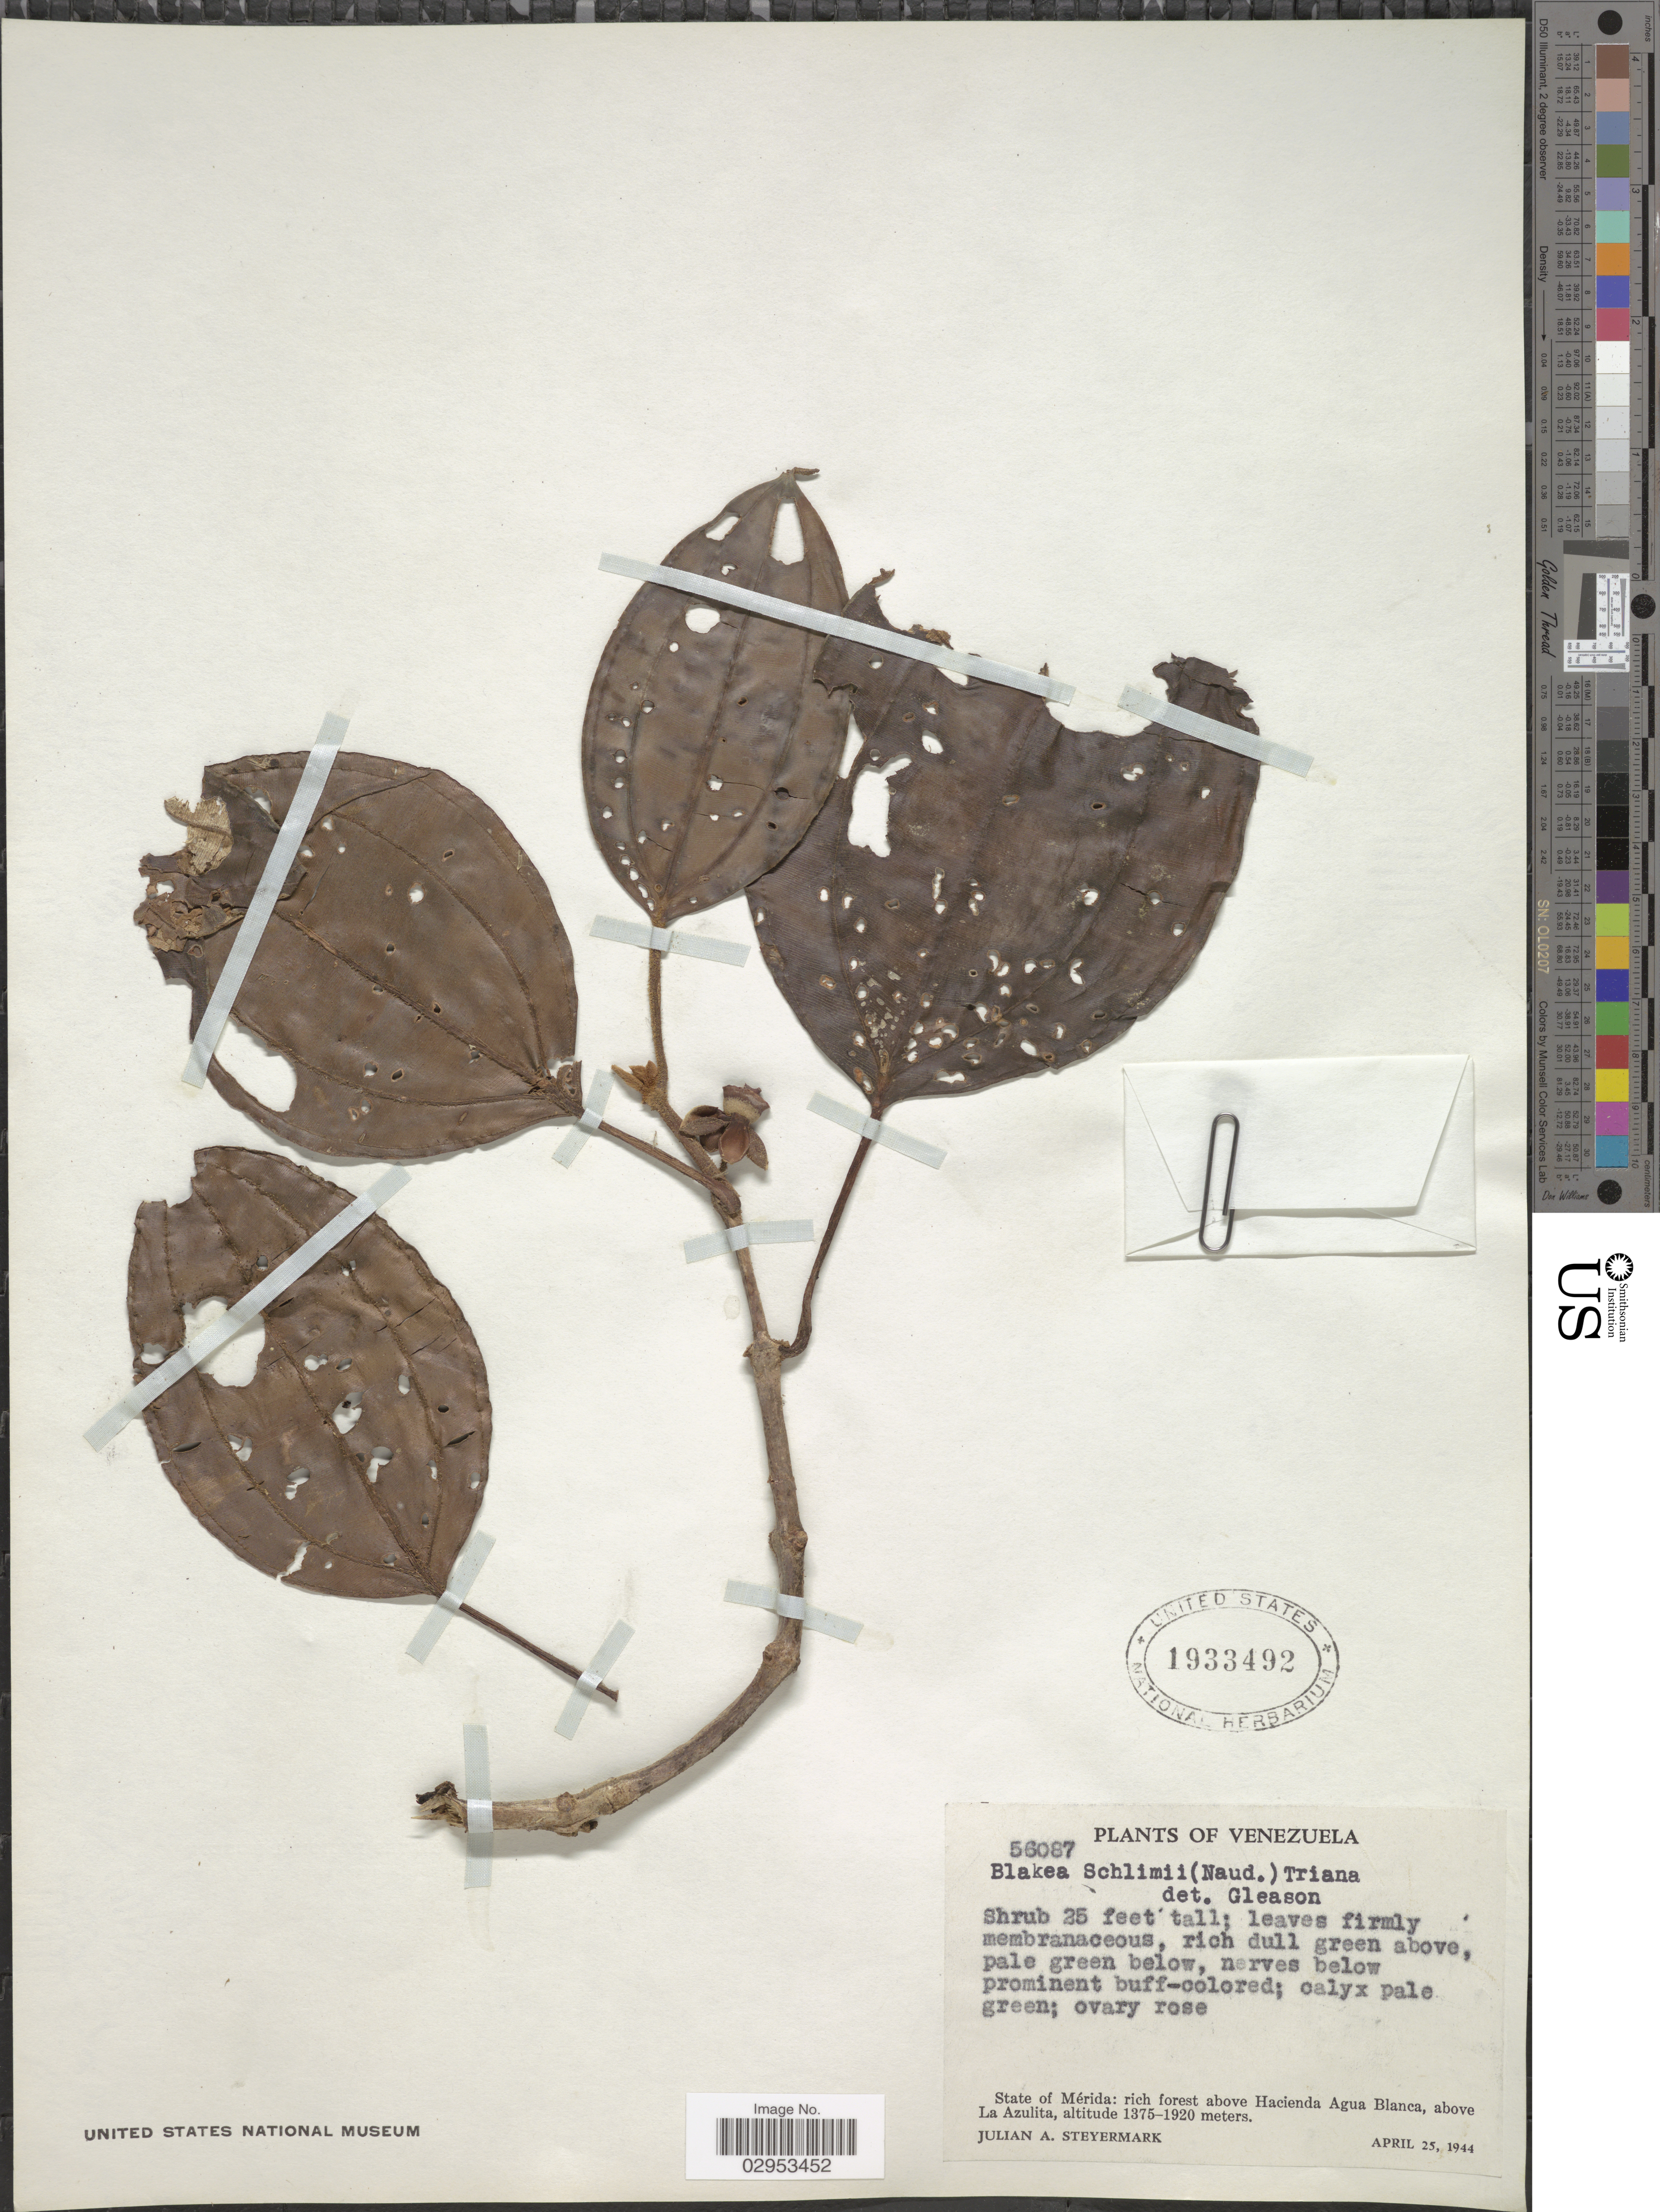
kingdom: Plantae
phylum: Tracheophyta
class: Magnoliopsida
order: Myrtales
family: Melastomataceae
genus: Blakea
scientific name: Blakea schlimii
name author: (Naudin) Triana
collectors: J. Steyermark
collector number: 56087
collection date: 1944-04-25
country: Venezuela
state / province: Mérida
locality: Above Hacienda Agua Blanca, above La Azulita.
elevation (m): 1375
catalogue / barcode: US 1933492